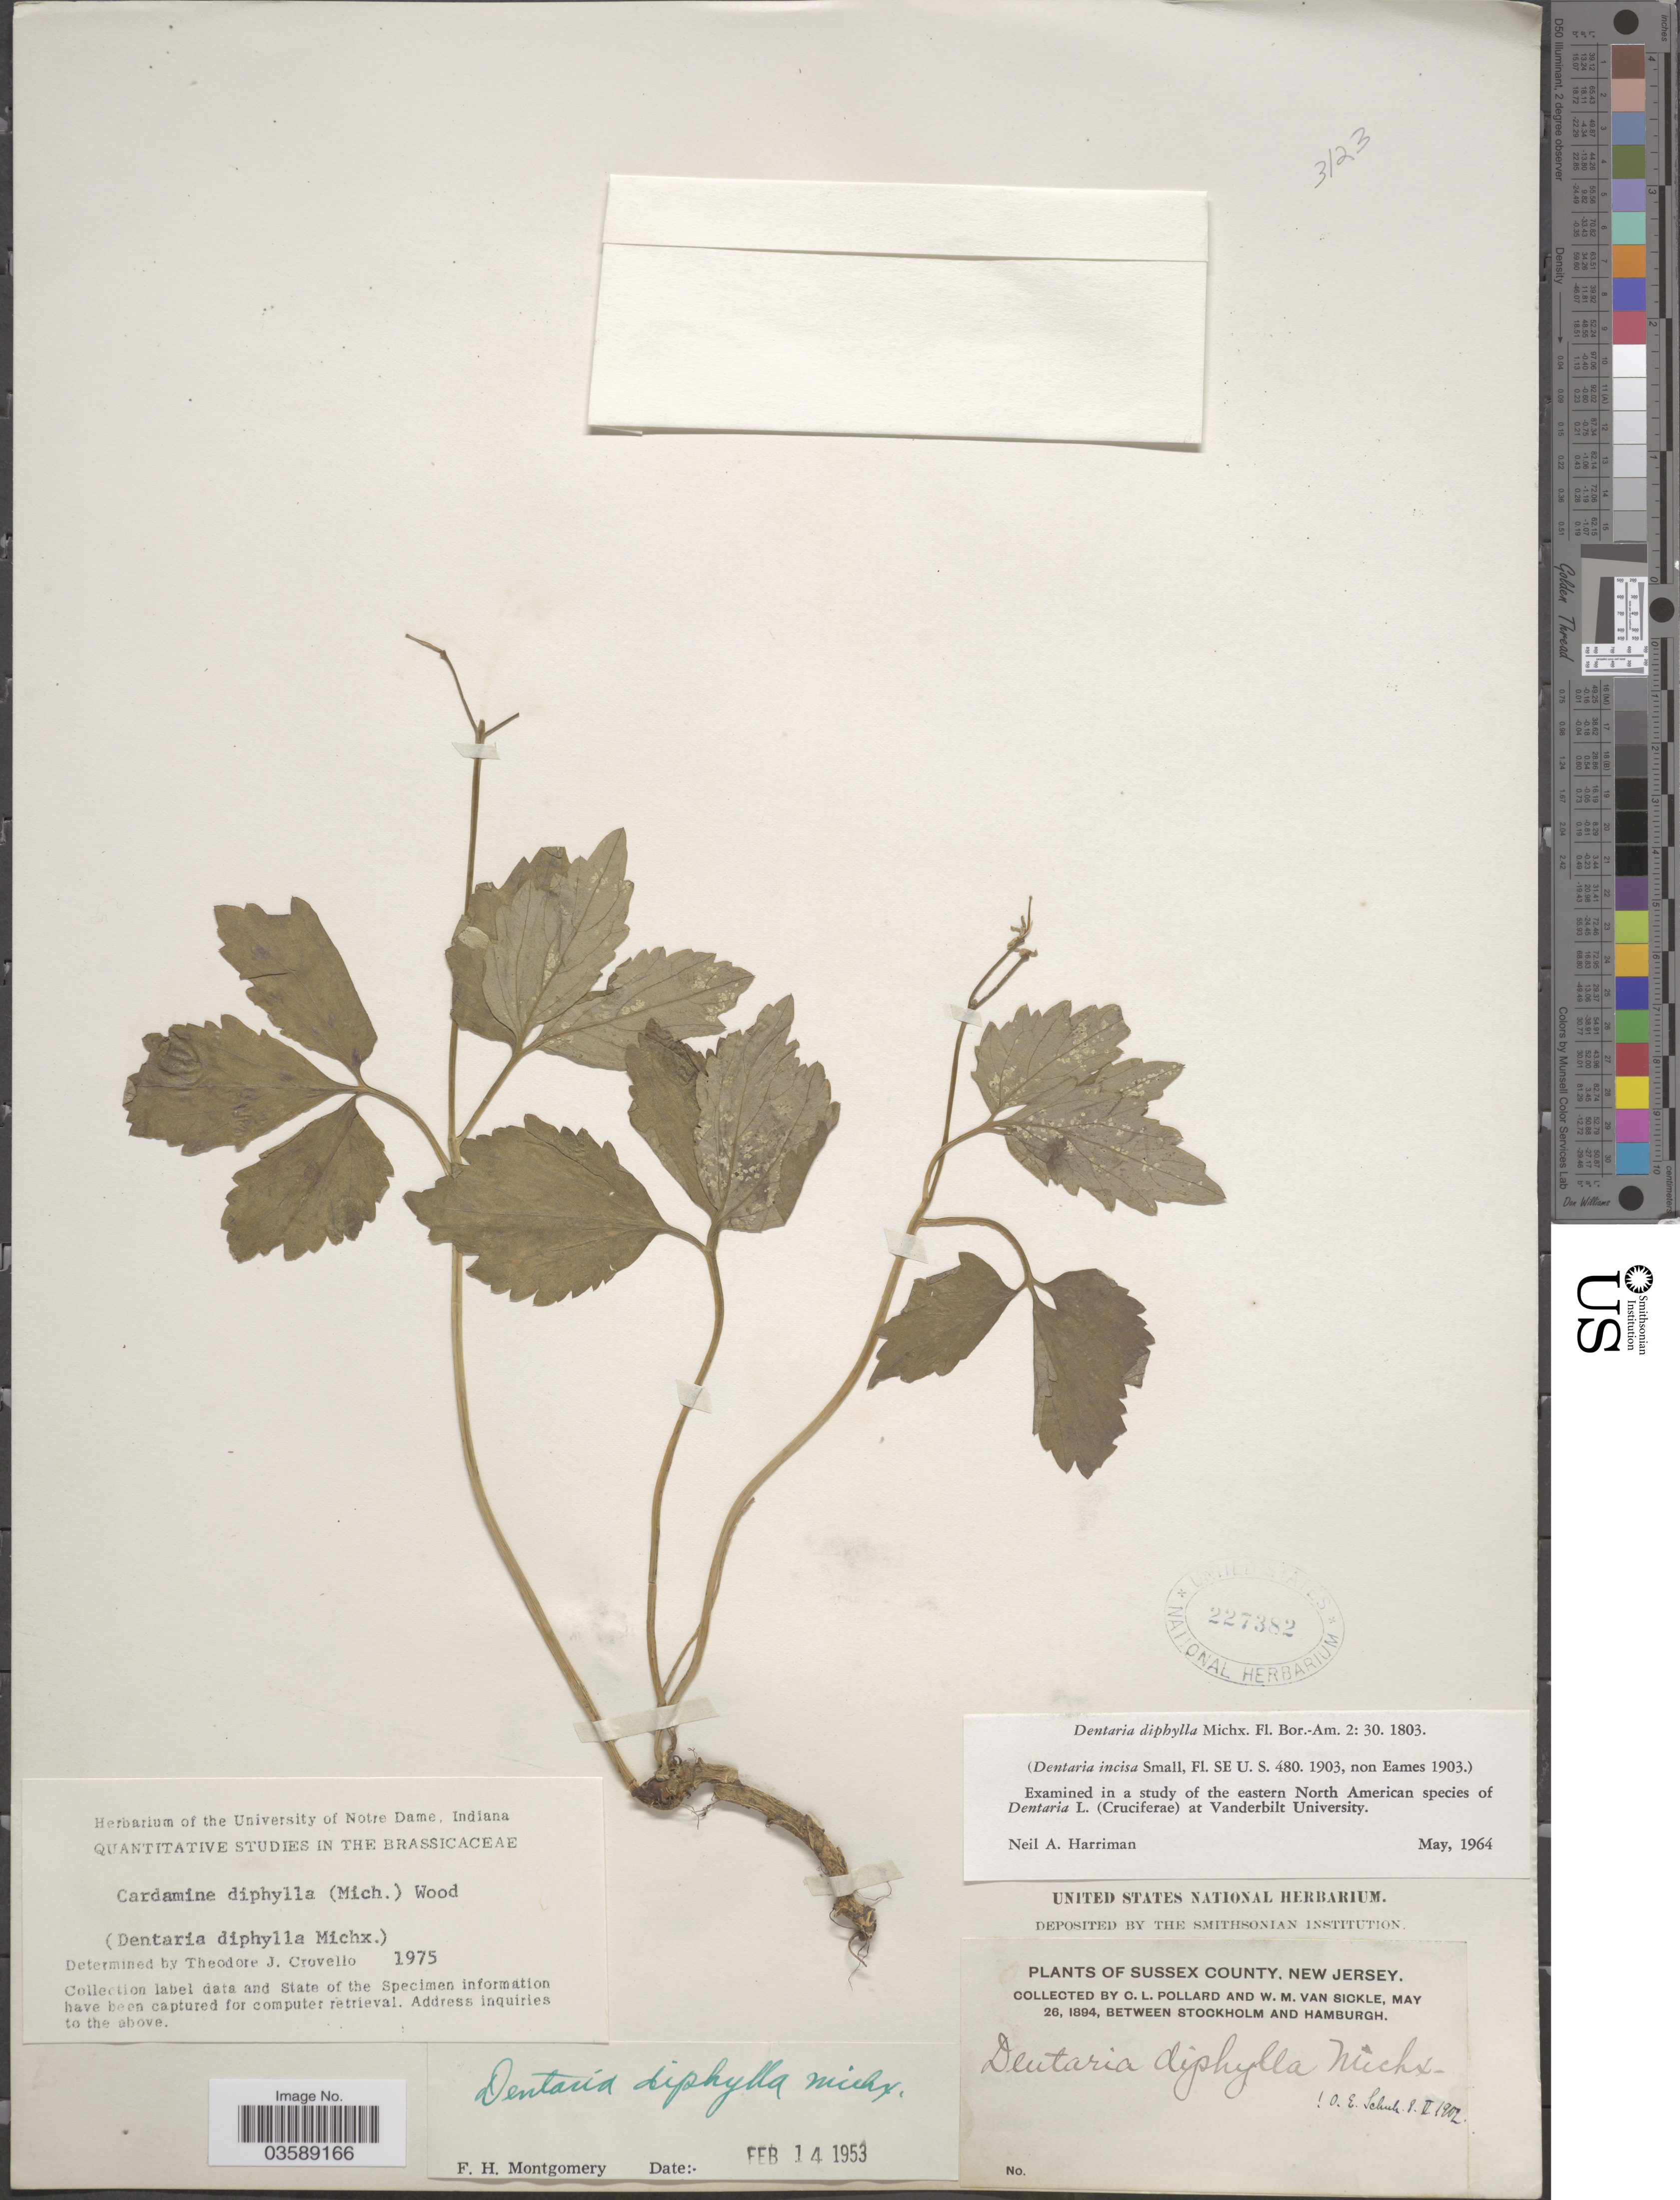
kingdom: Plantae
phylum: Tracheophyta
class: Magnoliopsida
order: Brassicales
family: Brassicaceae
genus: Cardamine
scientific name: Cardamine diphylla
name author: (Michx.) Alph. Wood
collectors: C. L. Pollard & W. M. Van Sickle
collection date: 1894-08-26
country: United States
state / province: New Jersey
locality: Sussex County. Between Stockholm and Hamburgh.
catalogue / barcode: US 227382